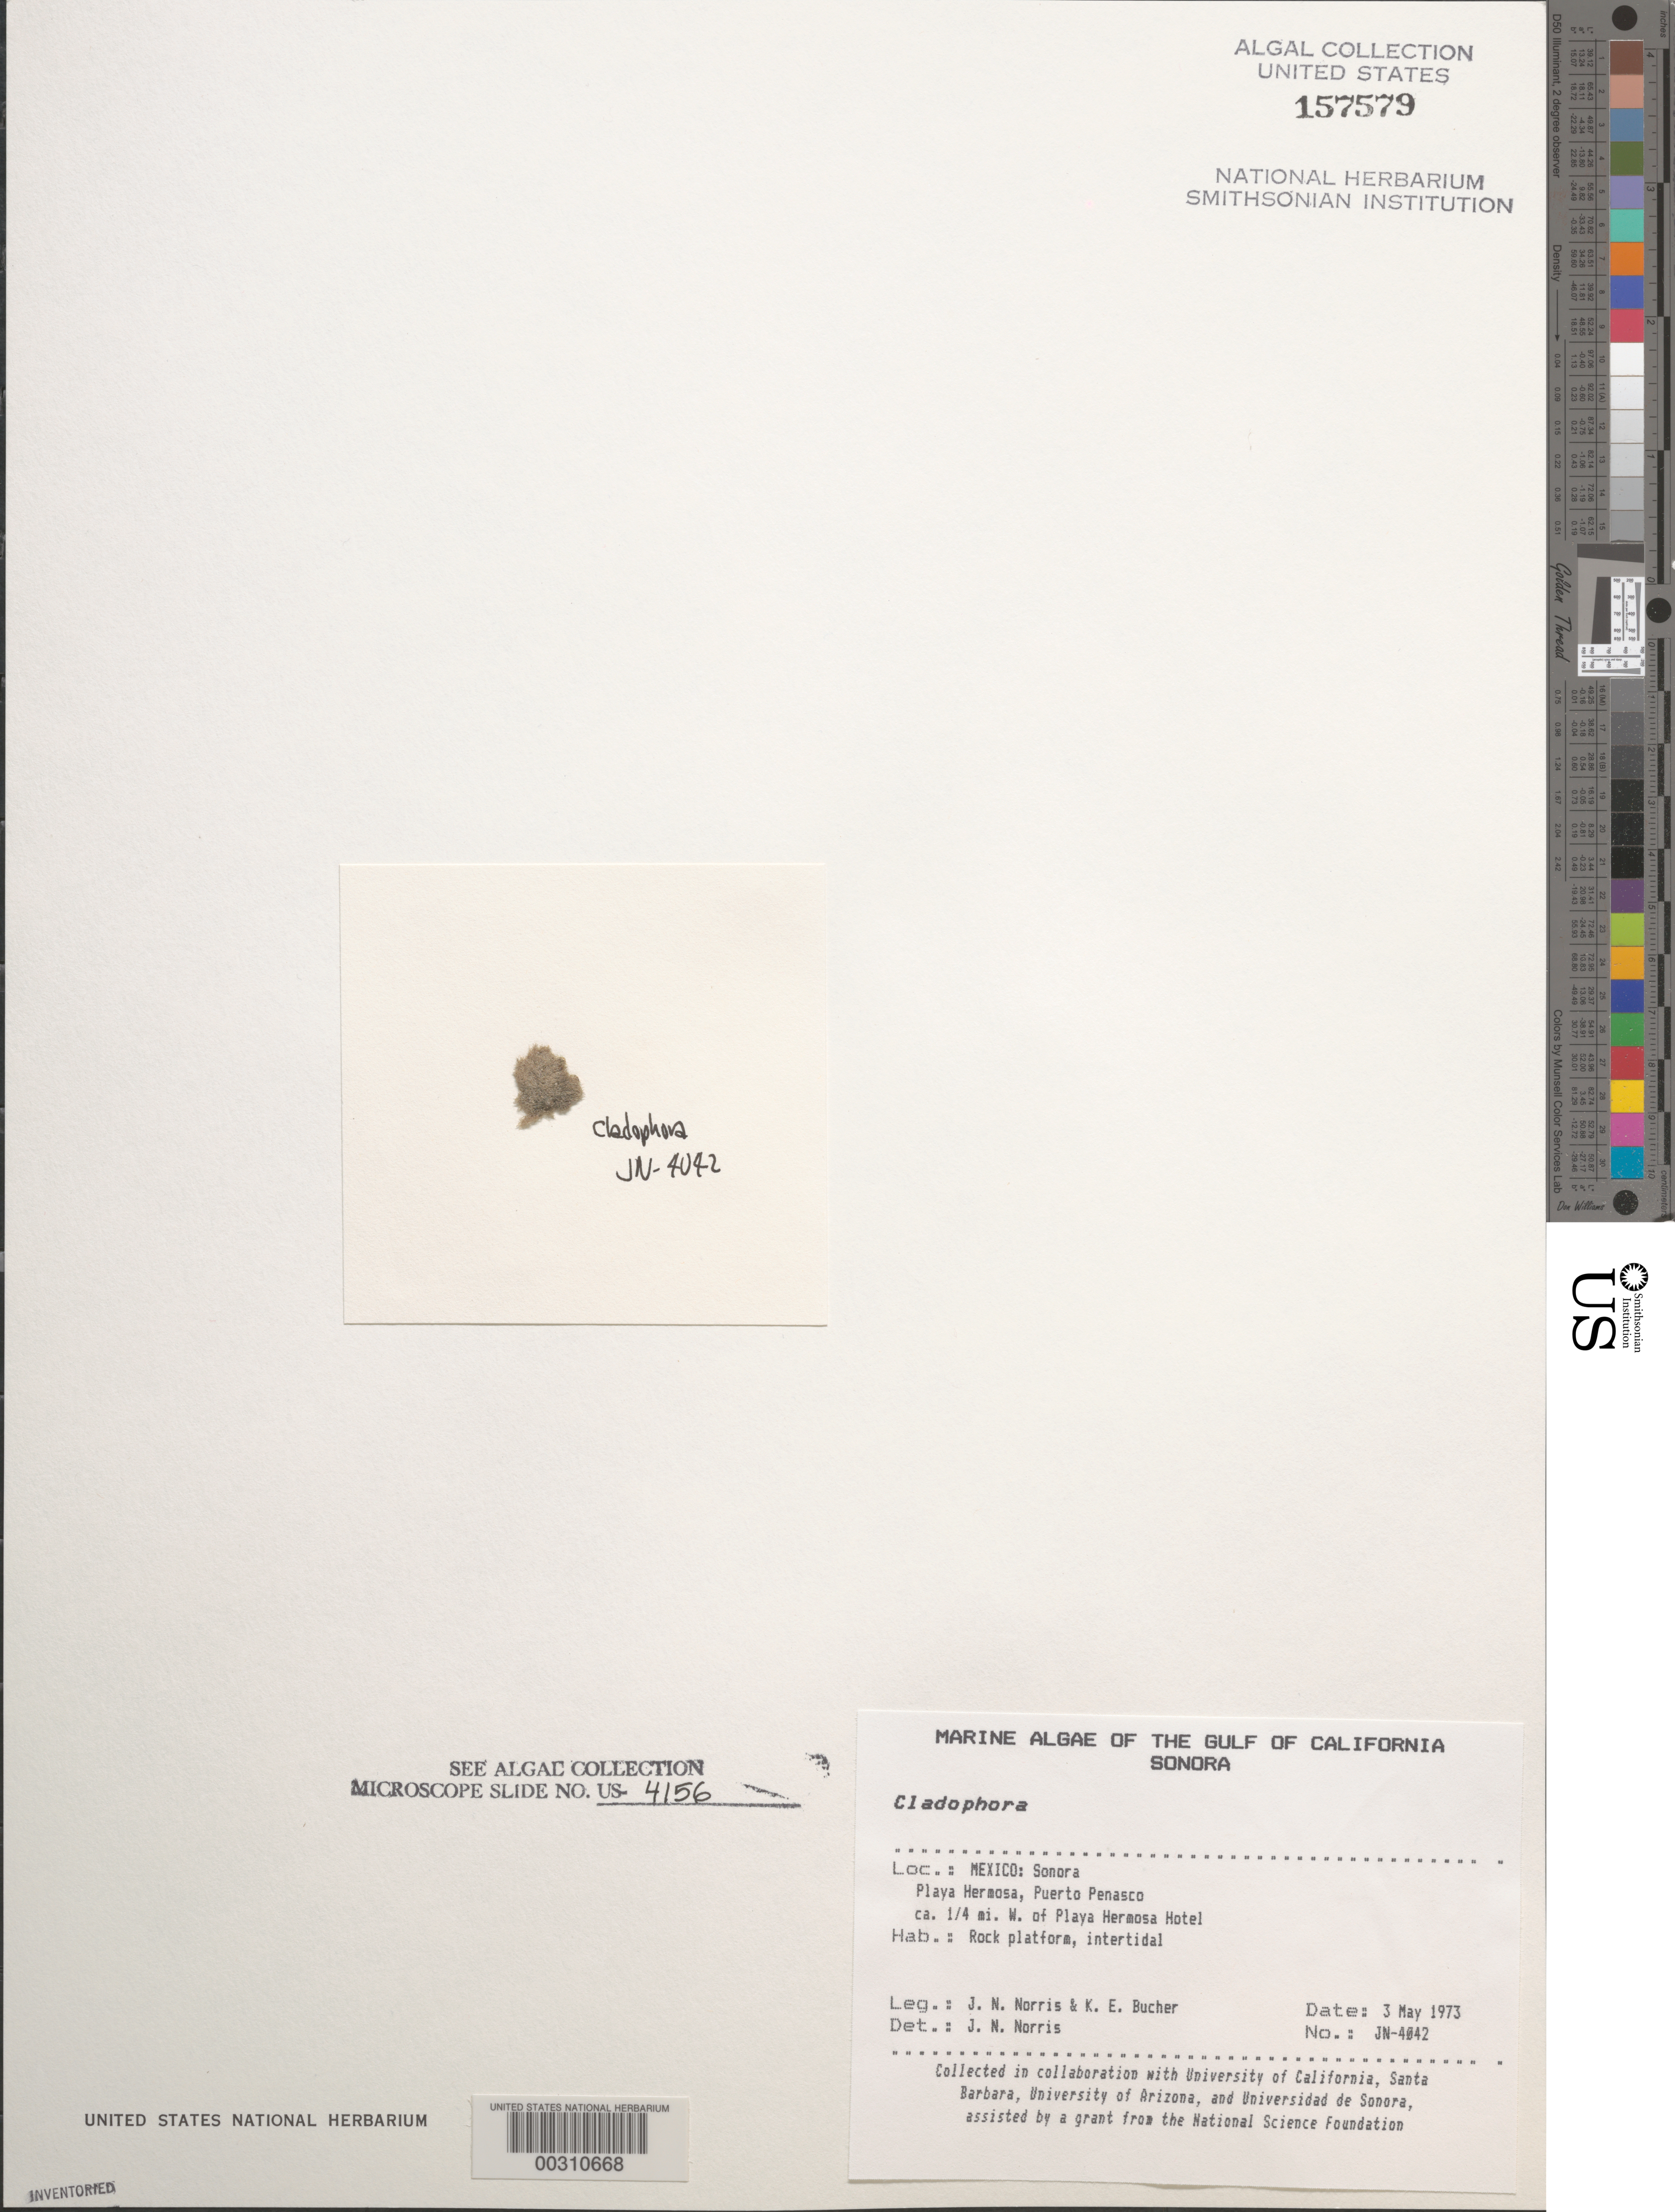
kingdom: Plantae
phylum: Chlorophyta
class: Ulvophyceae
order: Cladophorales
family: Cladophoraceae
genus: Cladophora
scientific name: Cladophora sp.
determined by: Norris, James N.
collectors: J. N. Norris & K. E. Bucher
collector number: JN-4042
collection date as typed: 03 May 1973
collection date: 1973-05-03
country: Mexico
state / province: Sonora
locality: Playa Hermosa, Puerto Penasco, ca. 0.25 mile west of Playa Hermosa Hotel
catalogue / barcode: US 157579